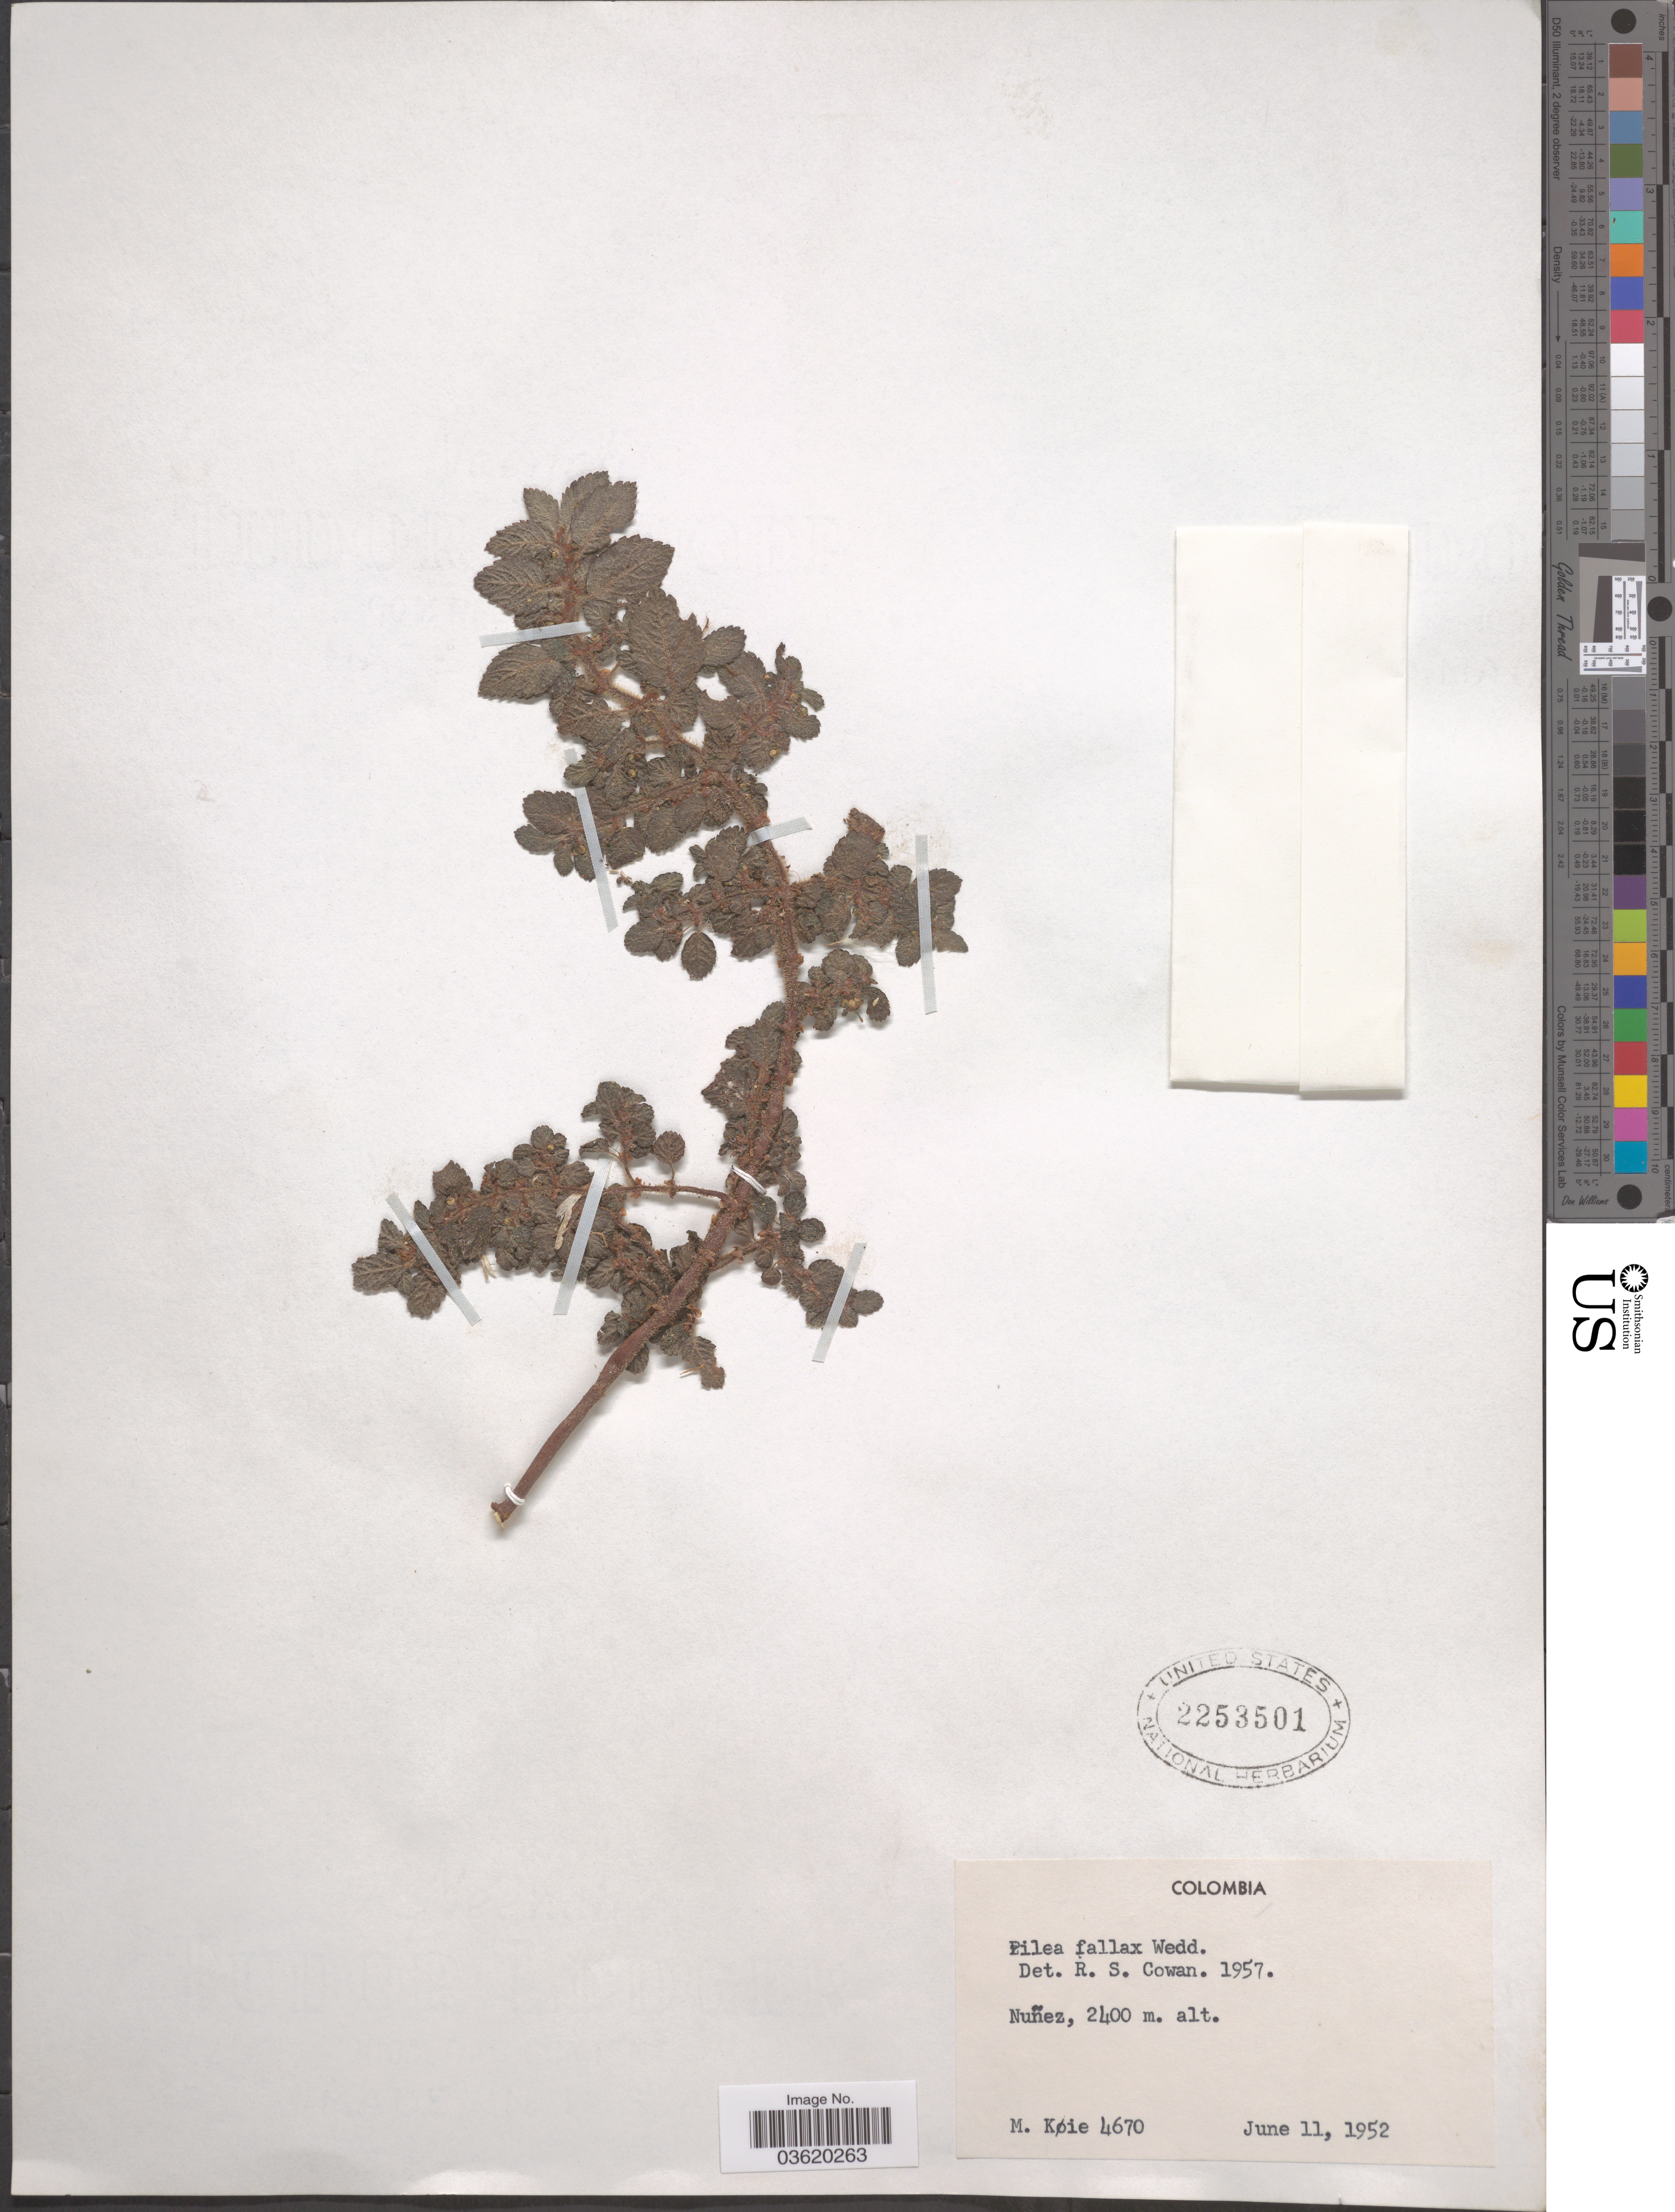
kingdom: Plantae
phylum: Tracheophyta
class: Magnoliopsida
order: Rosales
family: Urticaceae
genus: Pilea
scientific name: Pilea fallax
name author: Wedd.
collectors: M. Köie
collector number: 4670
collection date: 1952-06-11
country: Colombia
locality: Nuñez.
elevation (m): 2400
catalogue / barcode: US 2253501